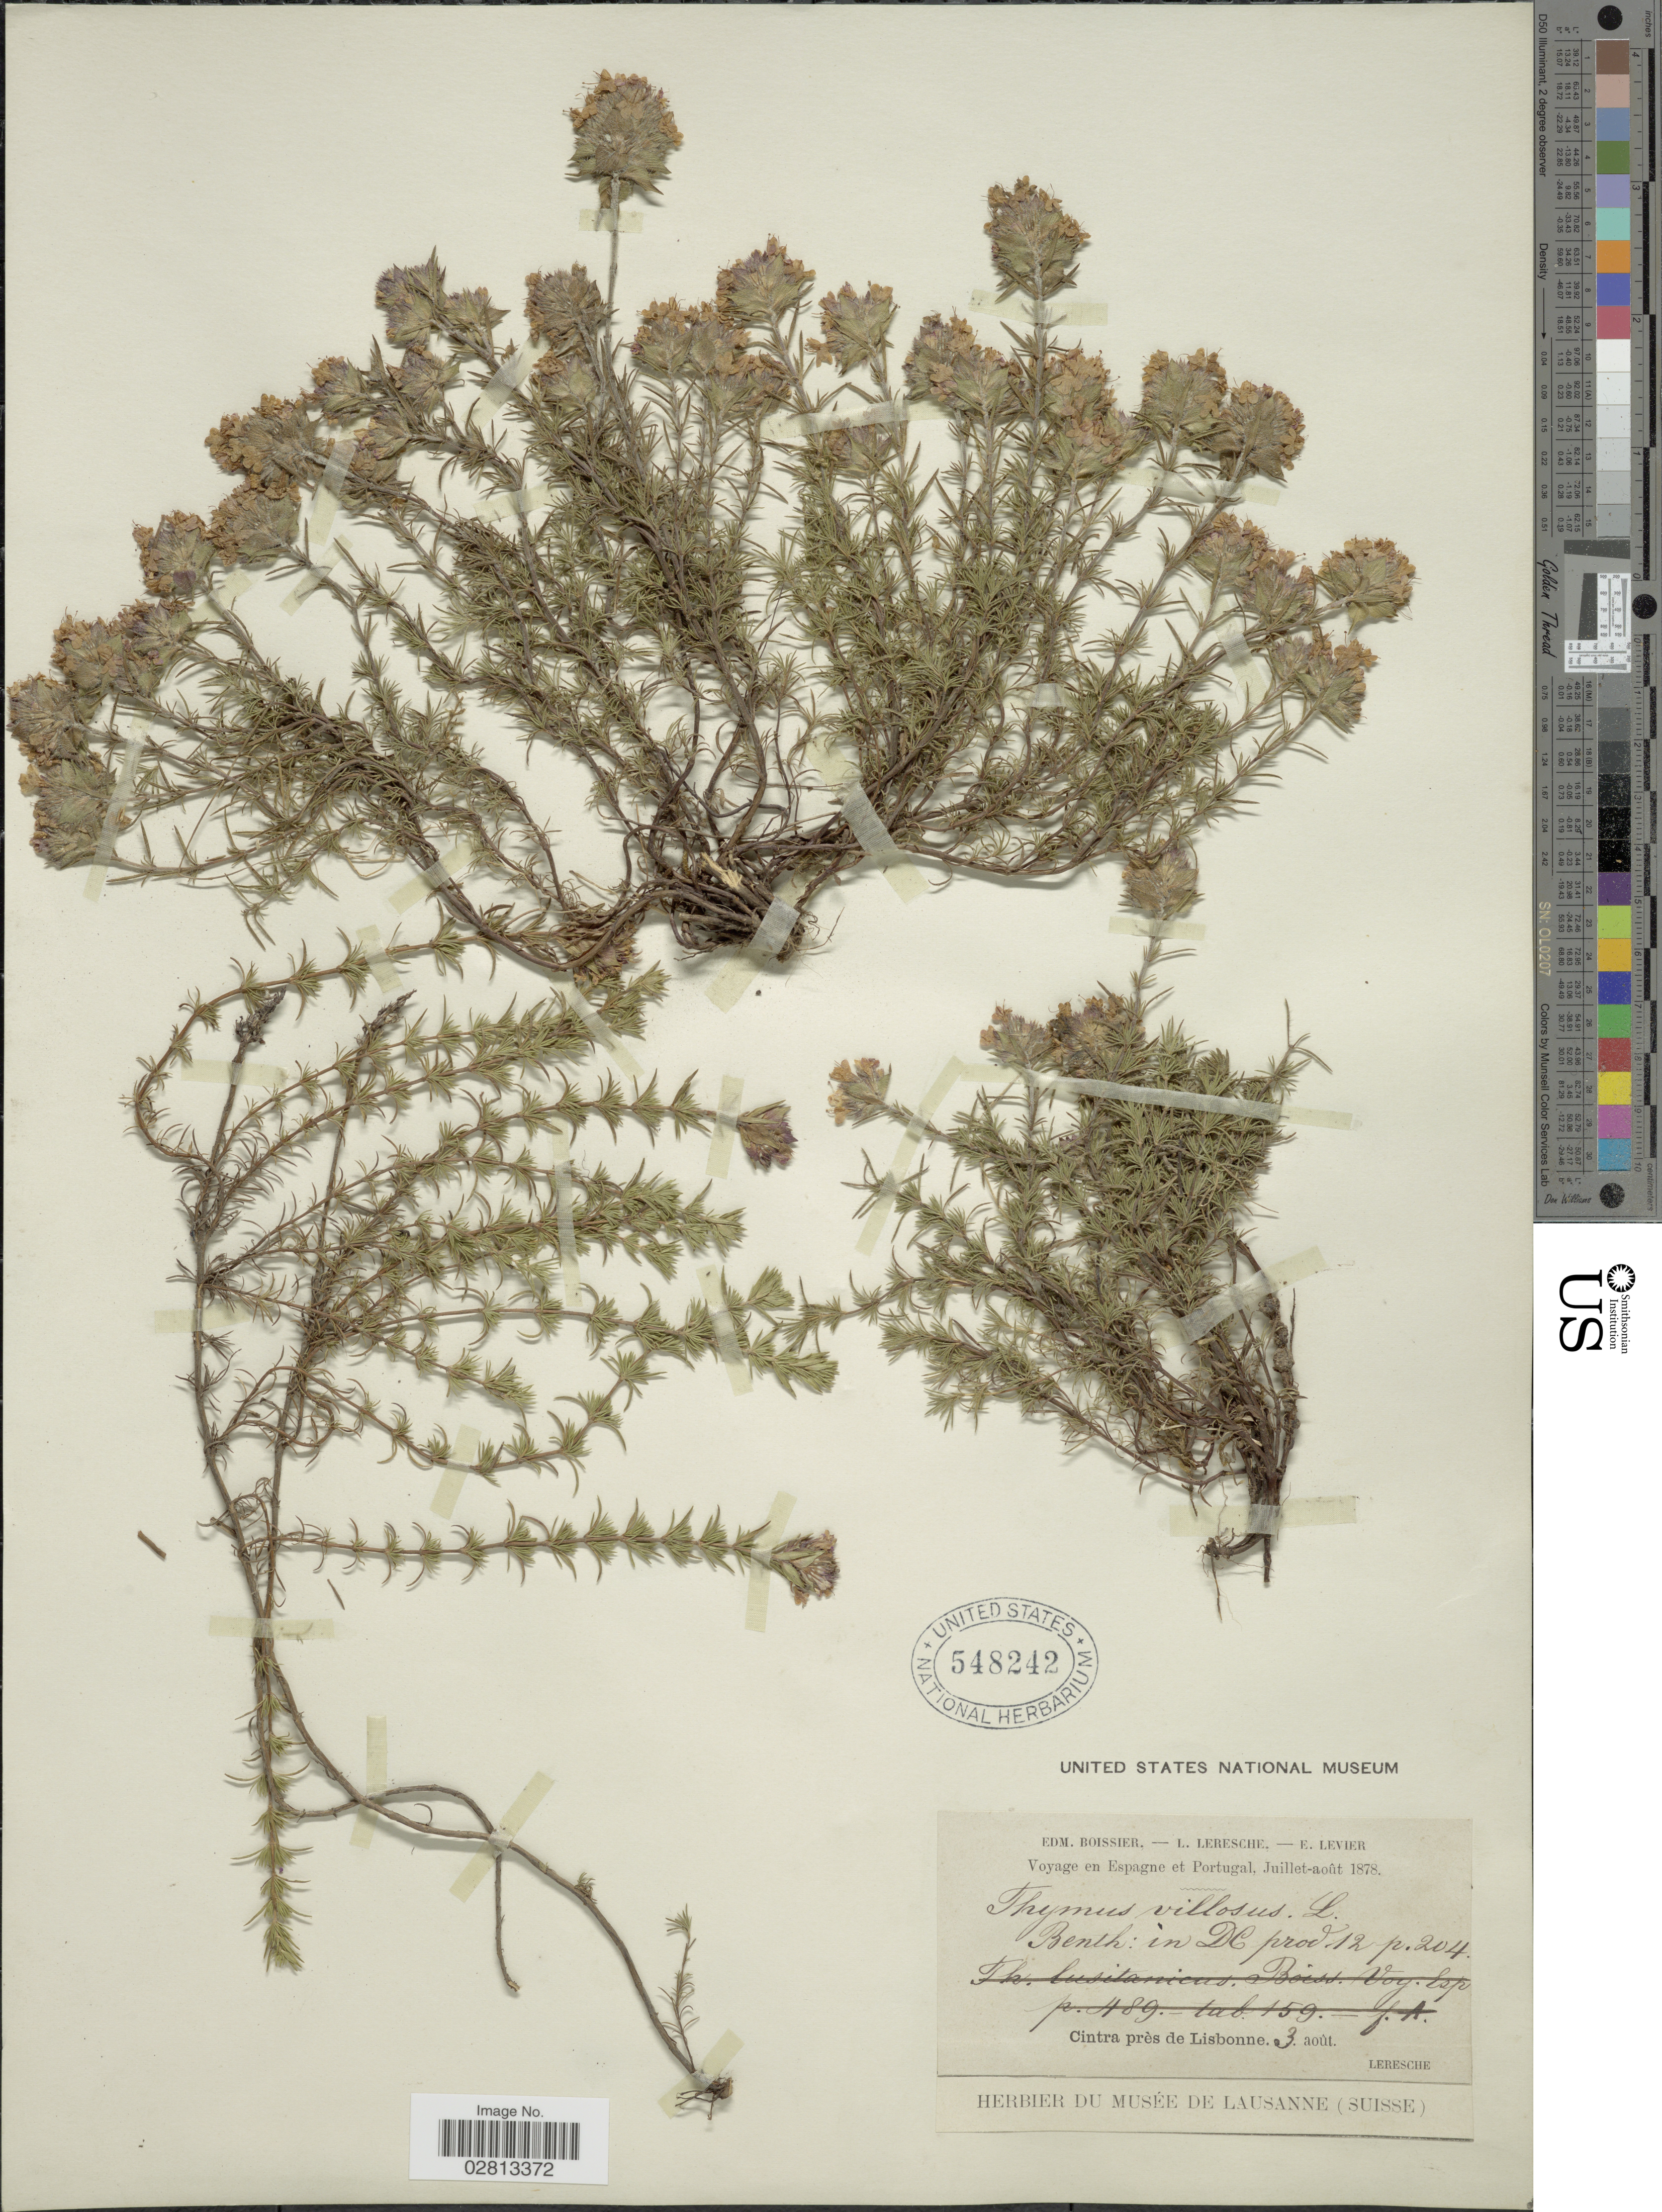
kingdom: Plantae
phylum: Tracheophyta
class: Magnoliopsida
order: Lamiales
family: Lamiaceae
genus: Thymus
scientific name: Thymus villosus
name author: L.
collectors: Leresche, --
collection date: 1878-08-03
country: Portugal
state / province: Lisboa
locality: Cintra près de Lisbonne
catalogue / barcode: US 548242